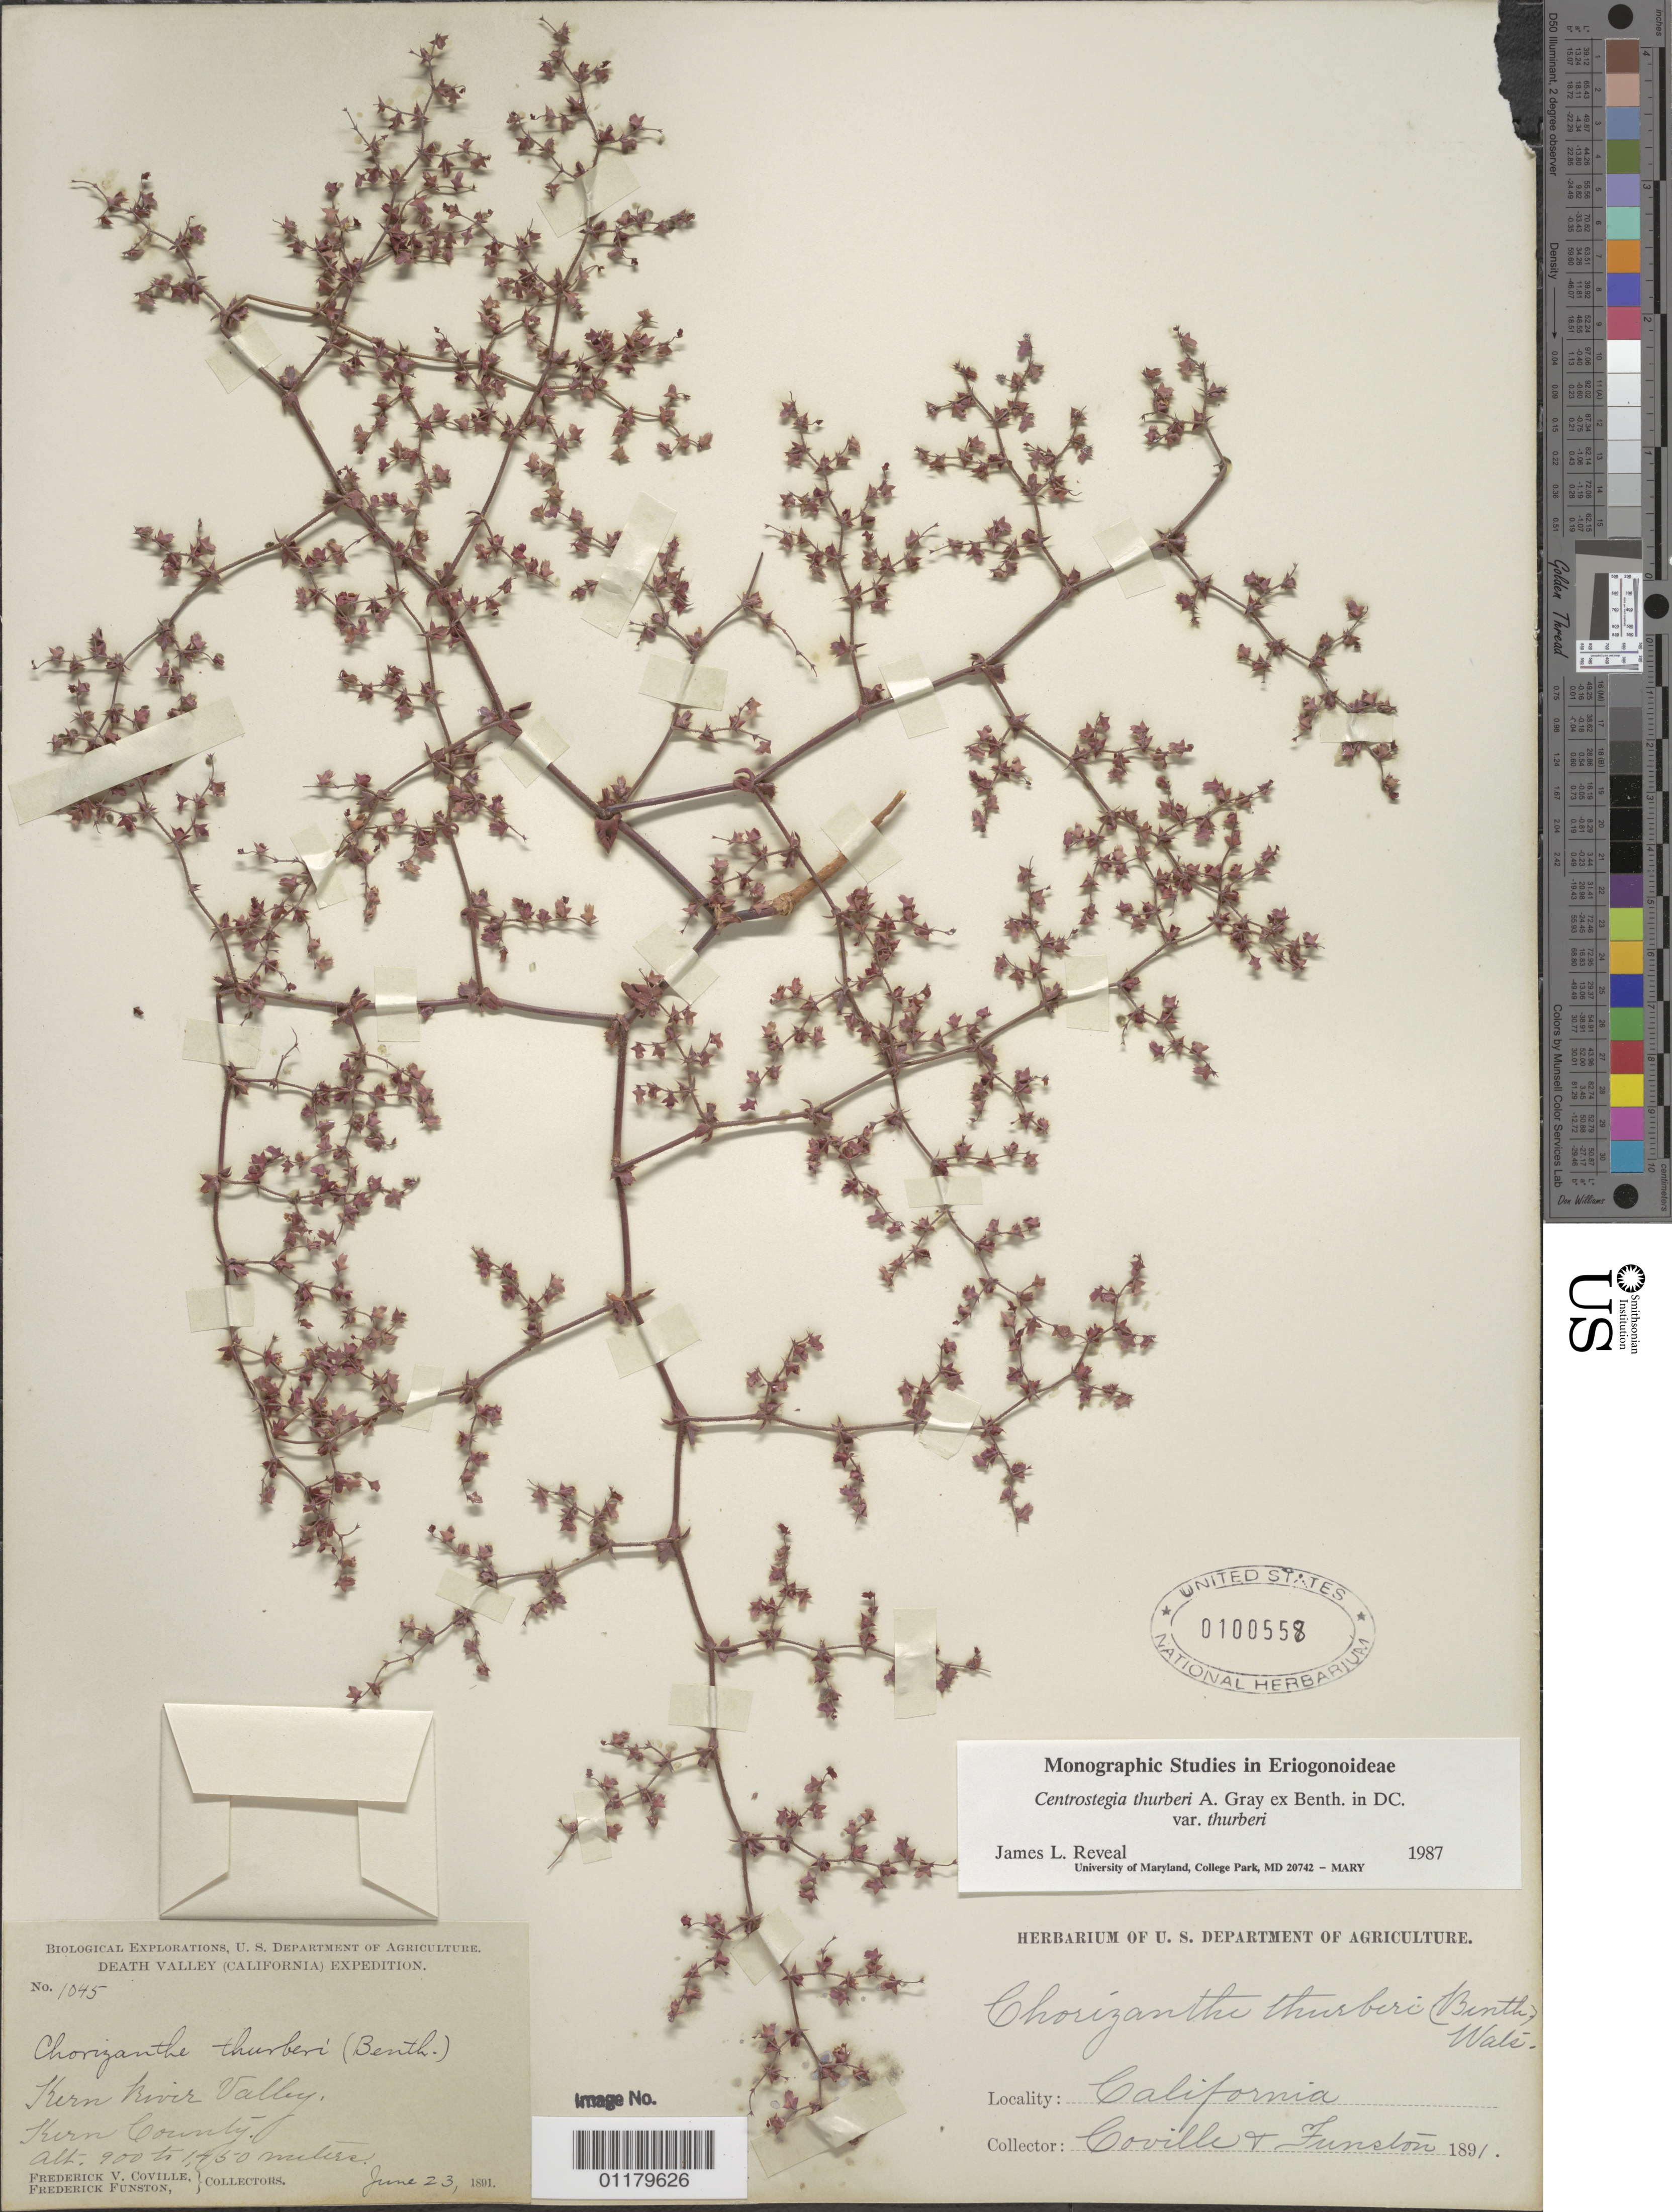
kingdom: Plantae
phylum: Tracheophyta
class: Magnoliopsida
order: Caryophyllales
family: Polygonaceae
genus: Centrostegia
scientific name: Centrostegia thurberi var. thurberi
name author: A. Gray ex Benth. in DC.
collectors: F. V. Coville & F. Funston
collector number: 1045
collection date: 1891-06-23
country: United States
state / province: California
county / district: Kern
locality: Kern River Valley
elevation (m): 900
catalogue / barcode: US 100558